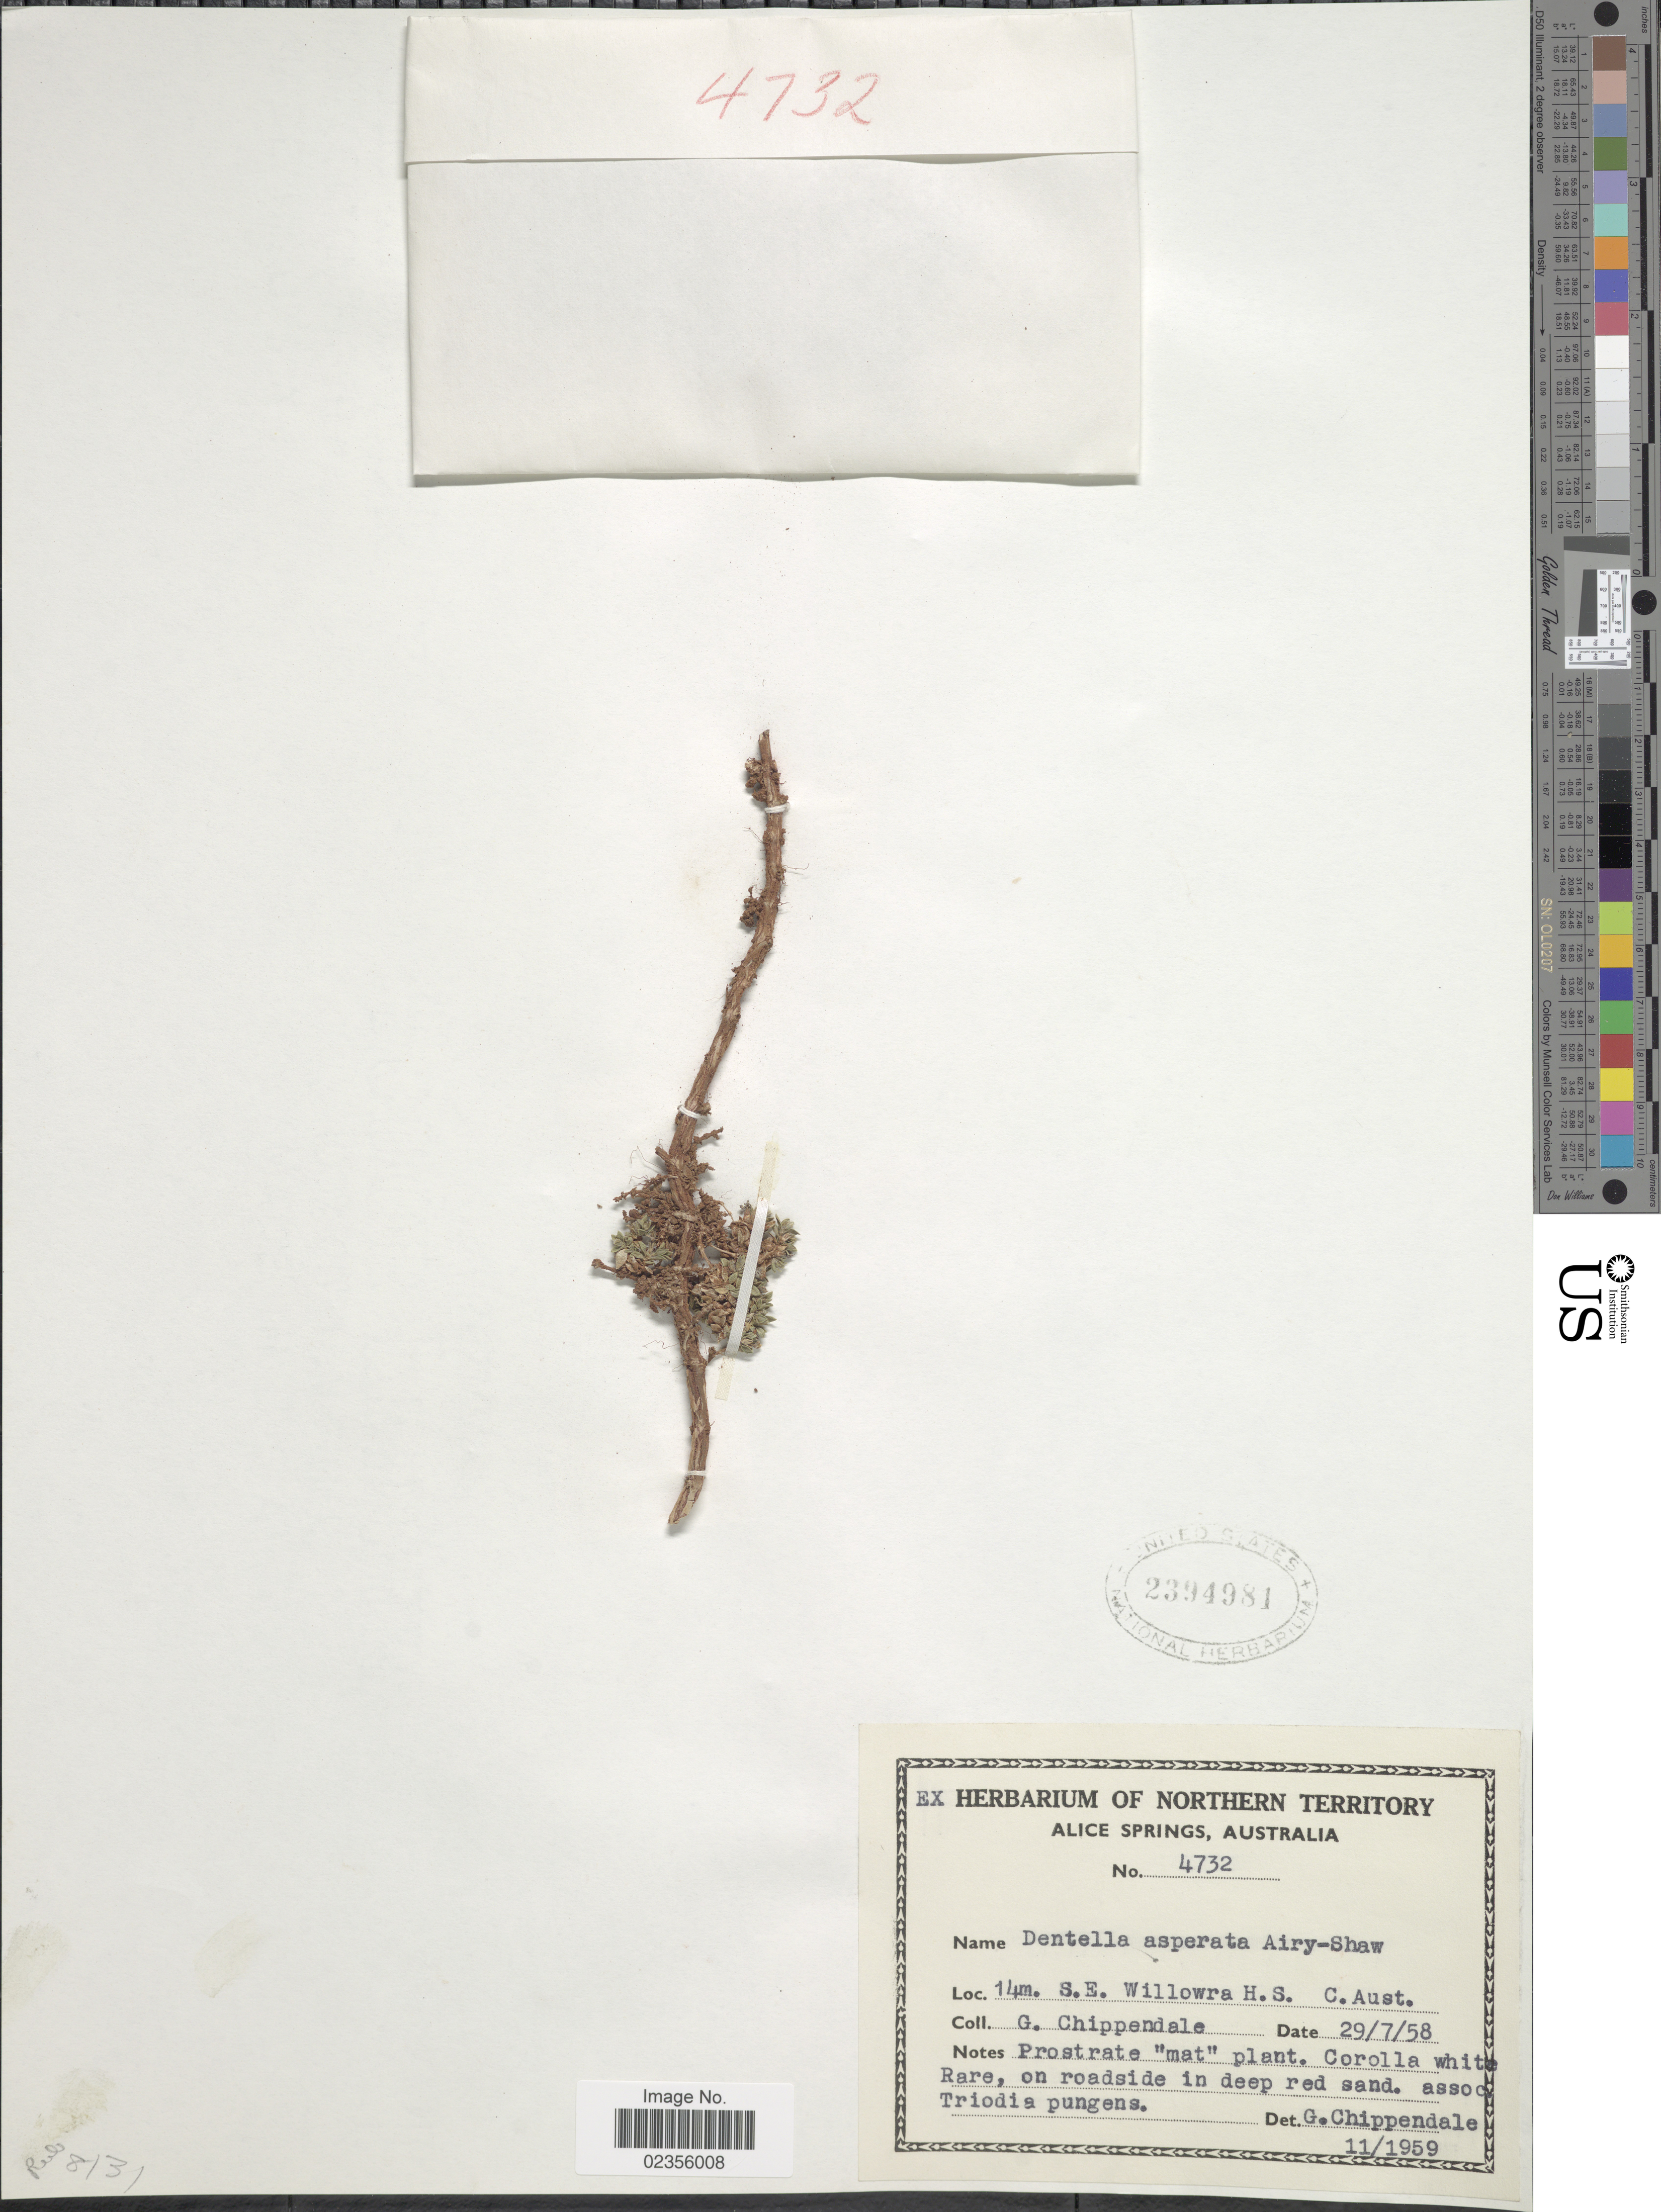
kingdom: Plantae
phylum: Tracheophyta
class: Magnoliopsida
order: Gentianales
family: Rubiaceae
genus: Dentella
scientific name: Dentella asperata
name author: Airy Shaw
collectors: G. Chippendale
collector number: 4732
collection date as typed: Transcribed d/m/y: 29/7/58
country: Australia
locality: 14m. S.E. Wollowra H.S. C. Aust.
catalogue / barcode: US 2394981